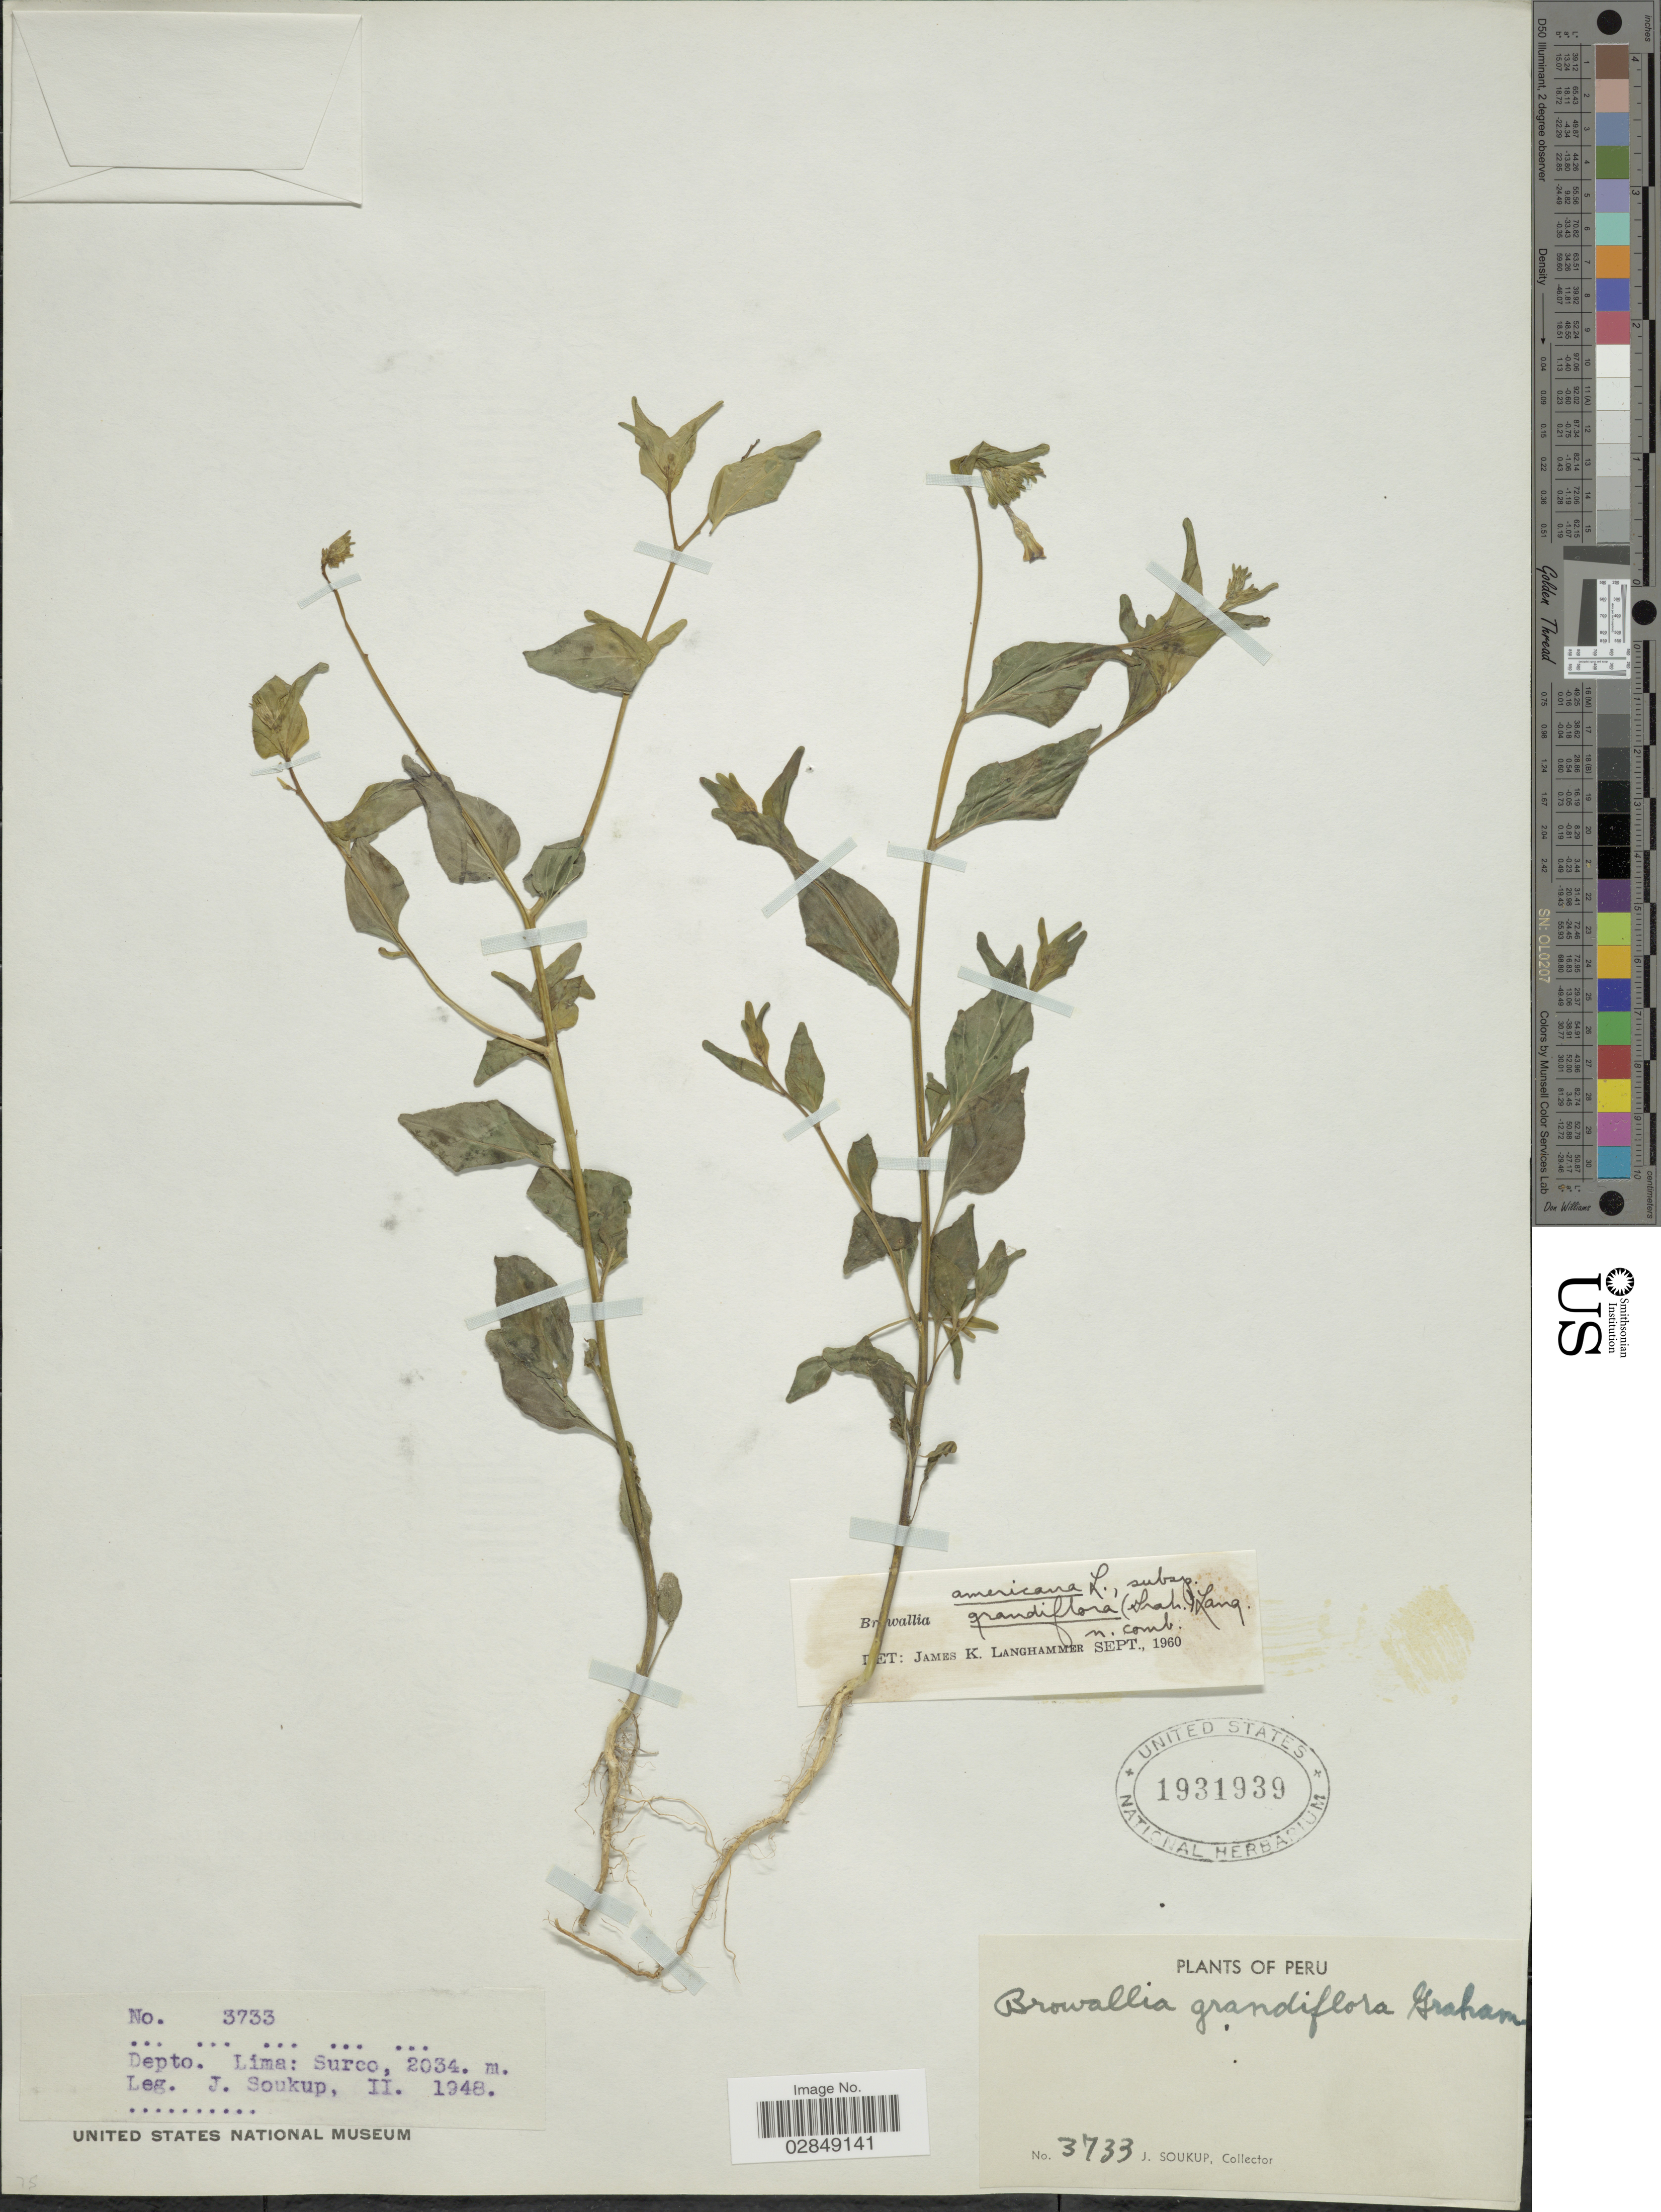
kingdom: Plantae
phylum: Tracheophyta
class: Magnoliopsida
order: Solanales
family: Solanaceae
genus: Browallia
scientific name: Browallia americana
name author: L.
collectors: J. Soukup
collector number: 3733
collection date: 1948-02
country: Peru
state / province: Lima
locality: Depto. Lima: Surco.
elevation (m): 2034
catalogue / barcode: US 1931939